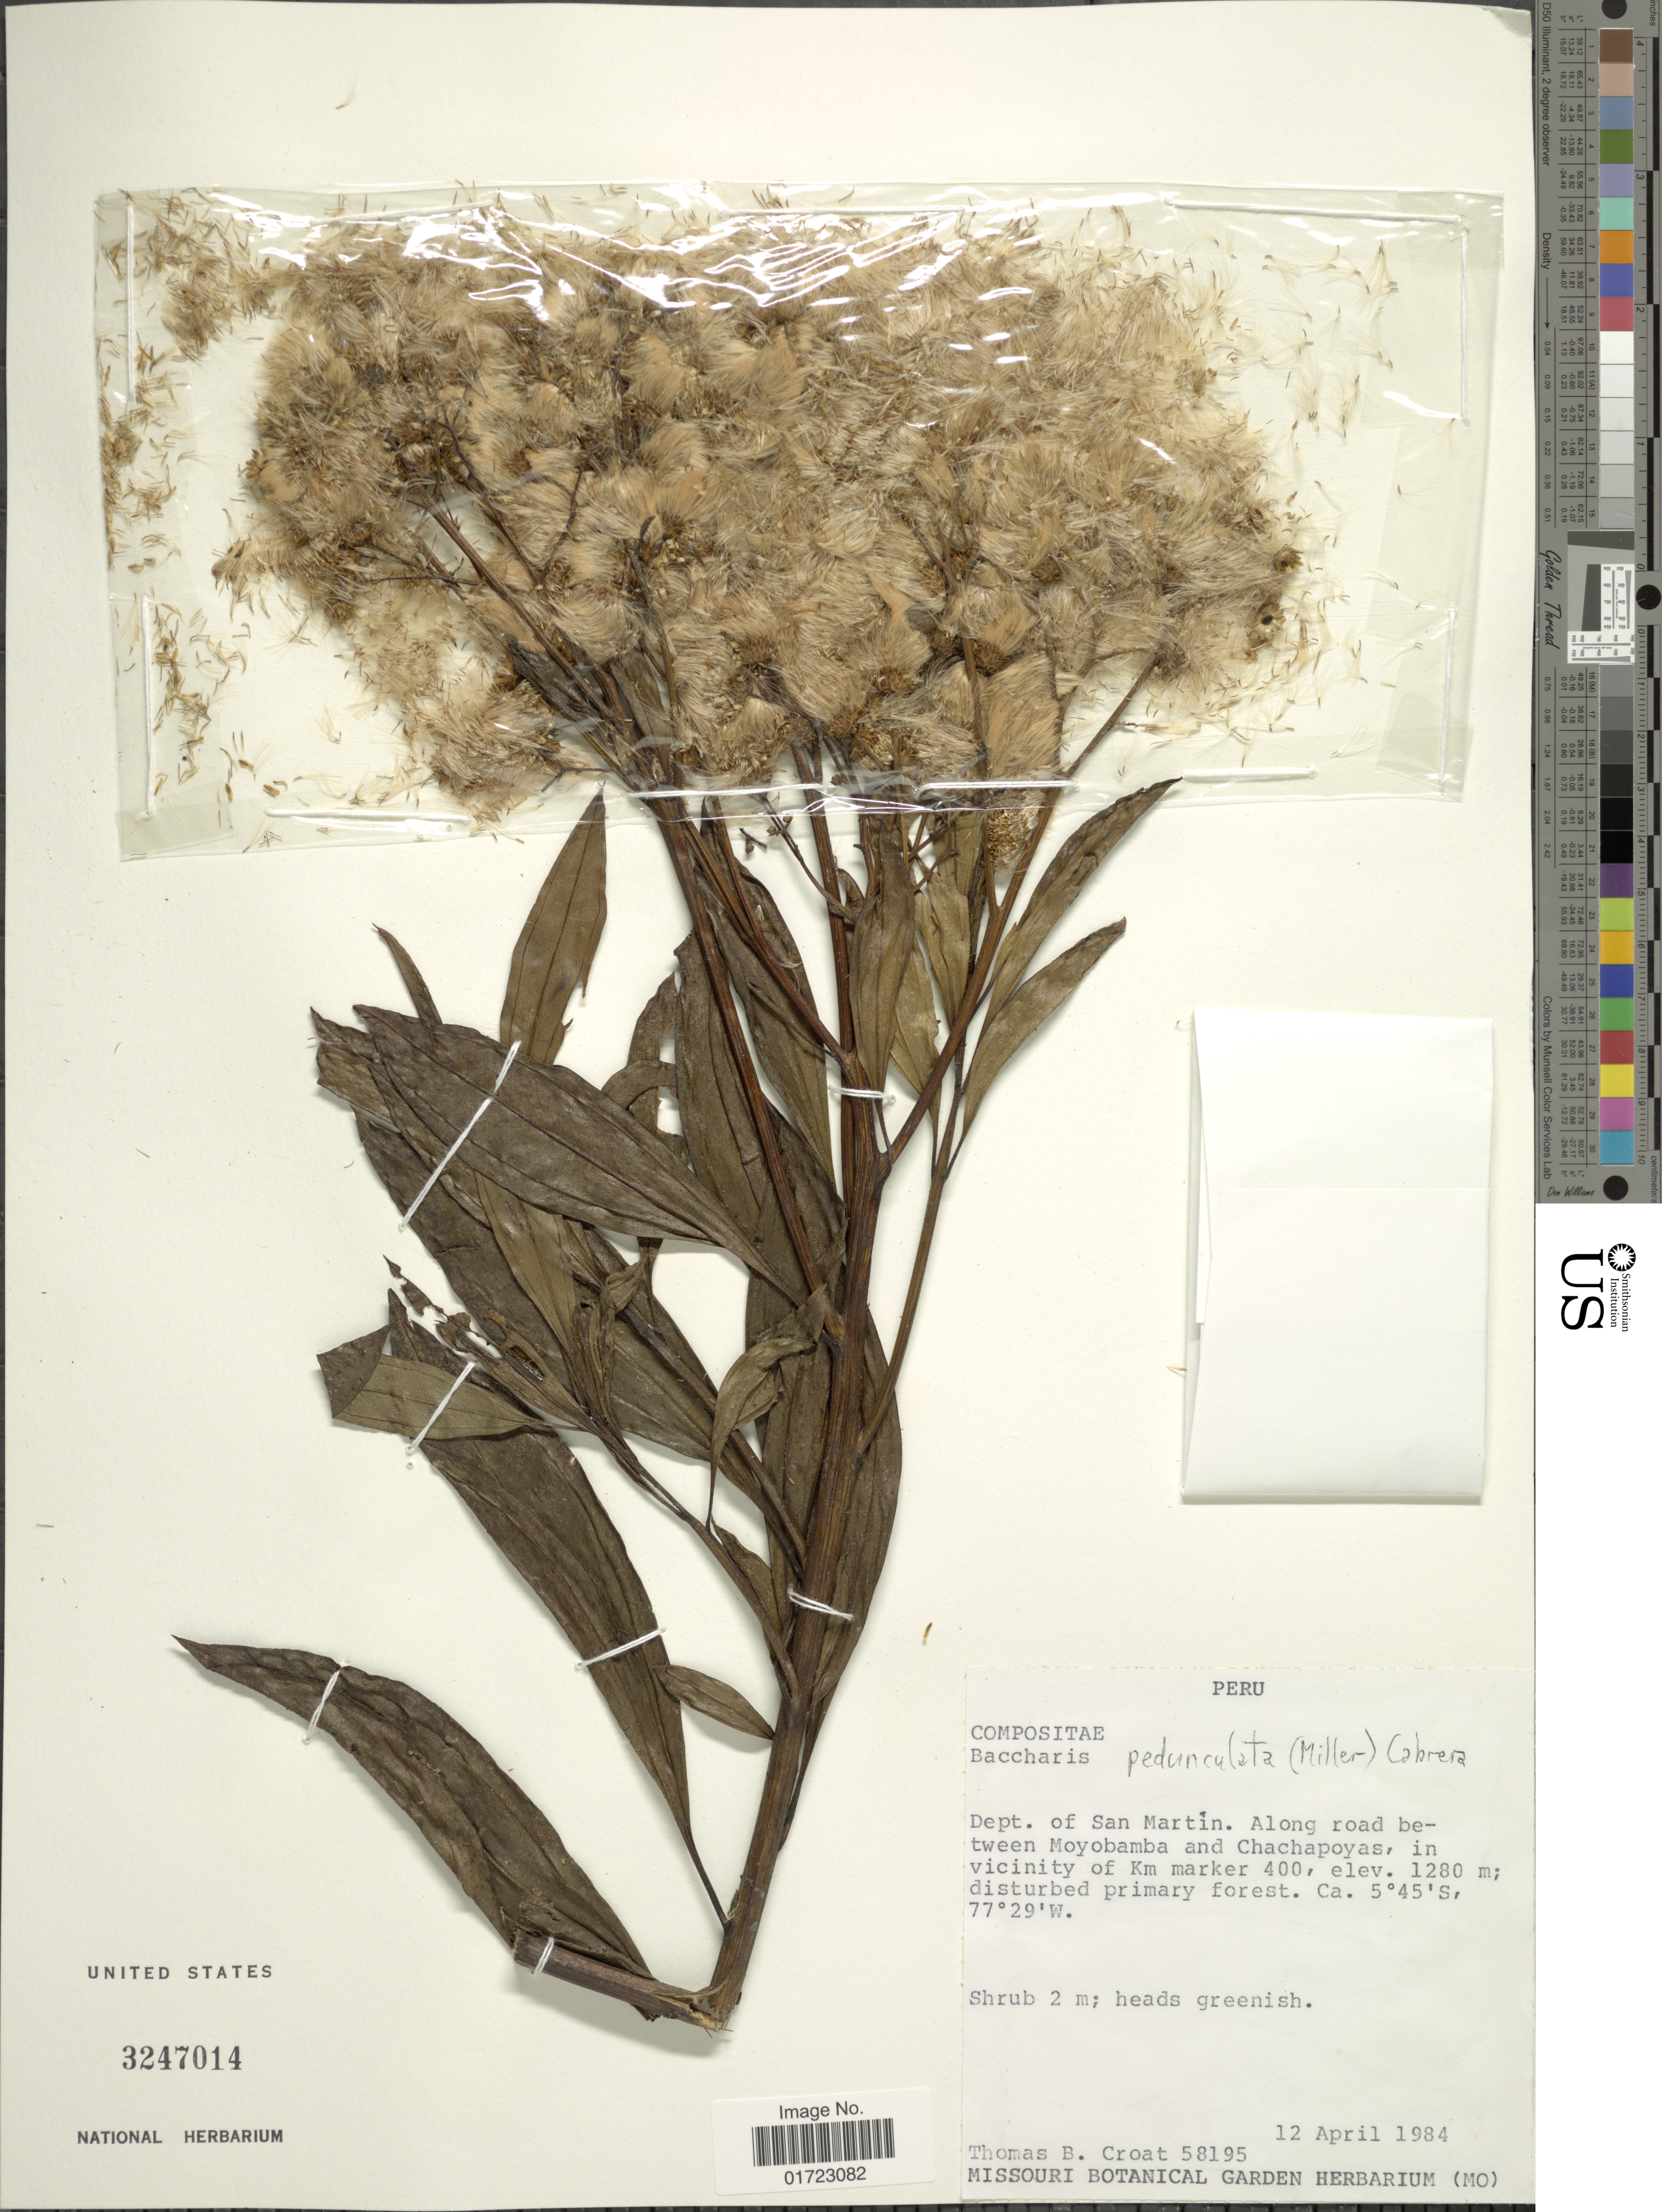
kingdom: Plantae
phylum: Tracheophyta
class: Magnoliopsida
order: Asterales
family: Asteraceae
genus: Baccharis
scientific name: Baccharis pedunculata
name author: (Mill.) Cabrera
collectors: T. B. Croat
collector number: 58195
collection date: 1984-04-12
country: Peru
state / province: San Martín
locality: Along road between Moyobamba and Chachapoyas, in vicinity of Km marker 400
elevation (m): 1280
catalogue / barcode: US 3247014